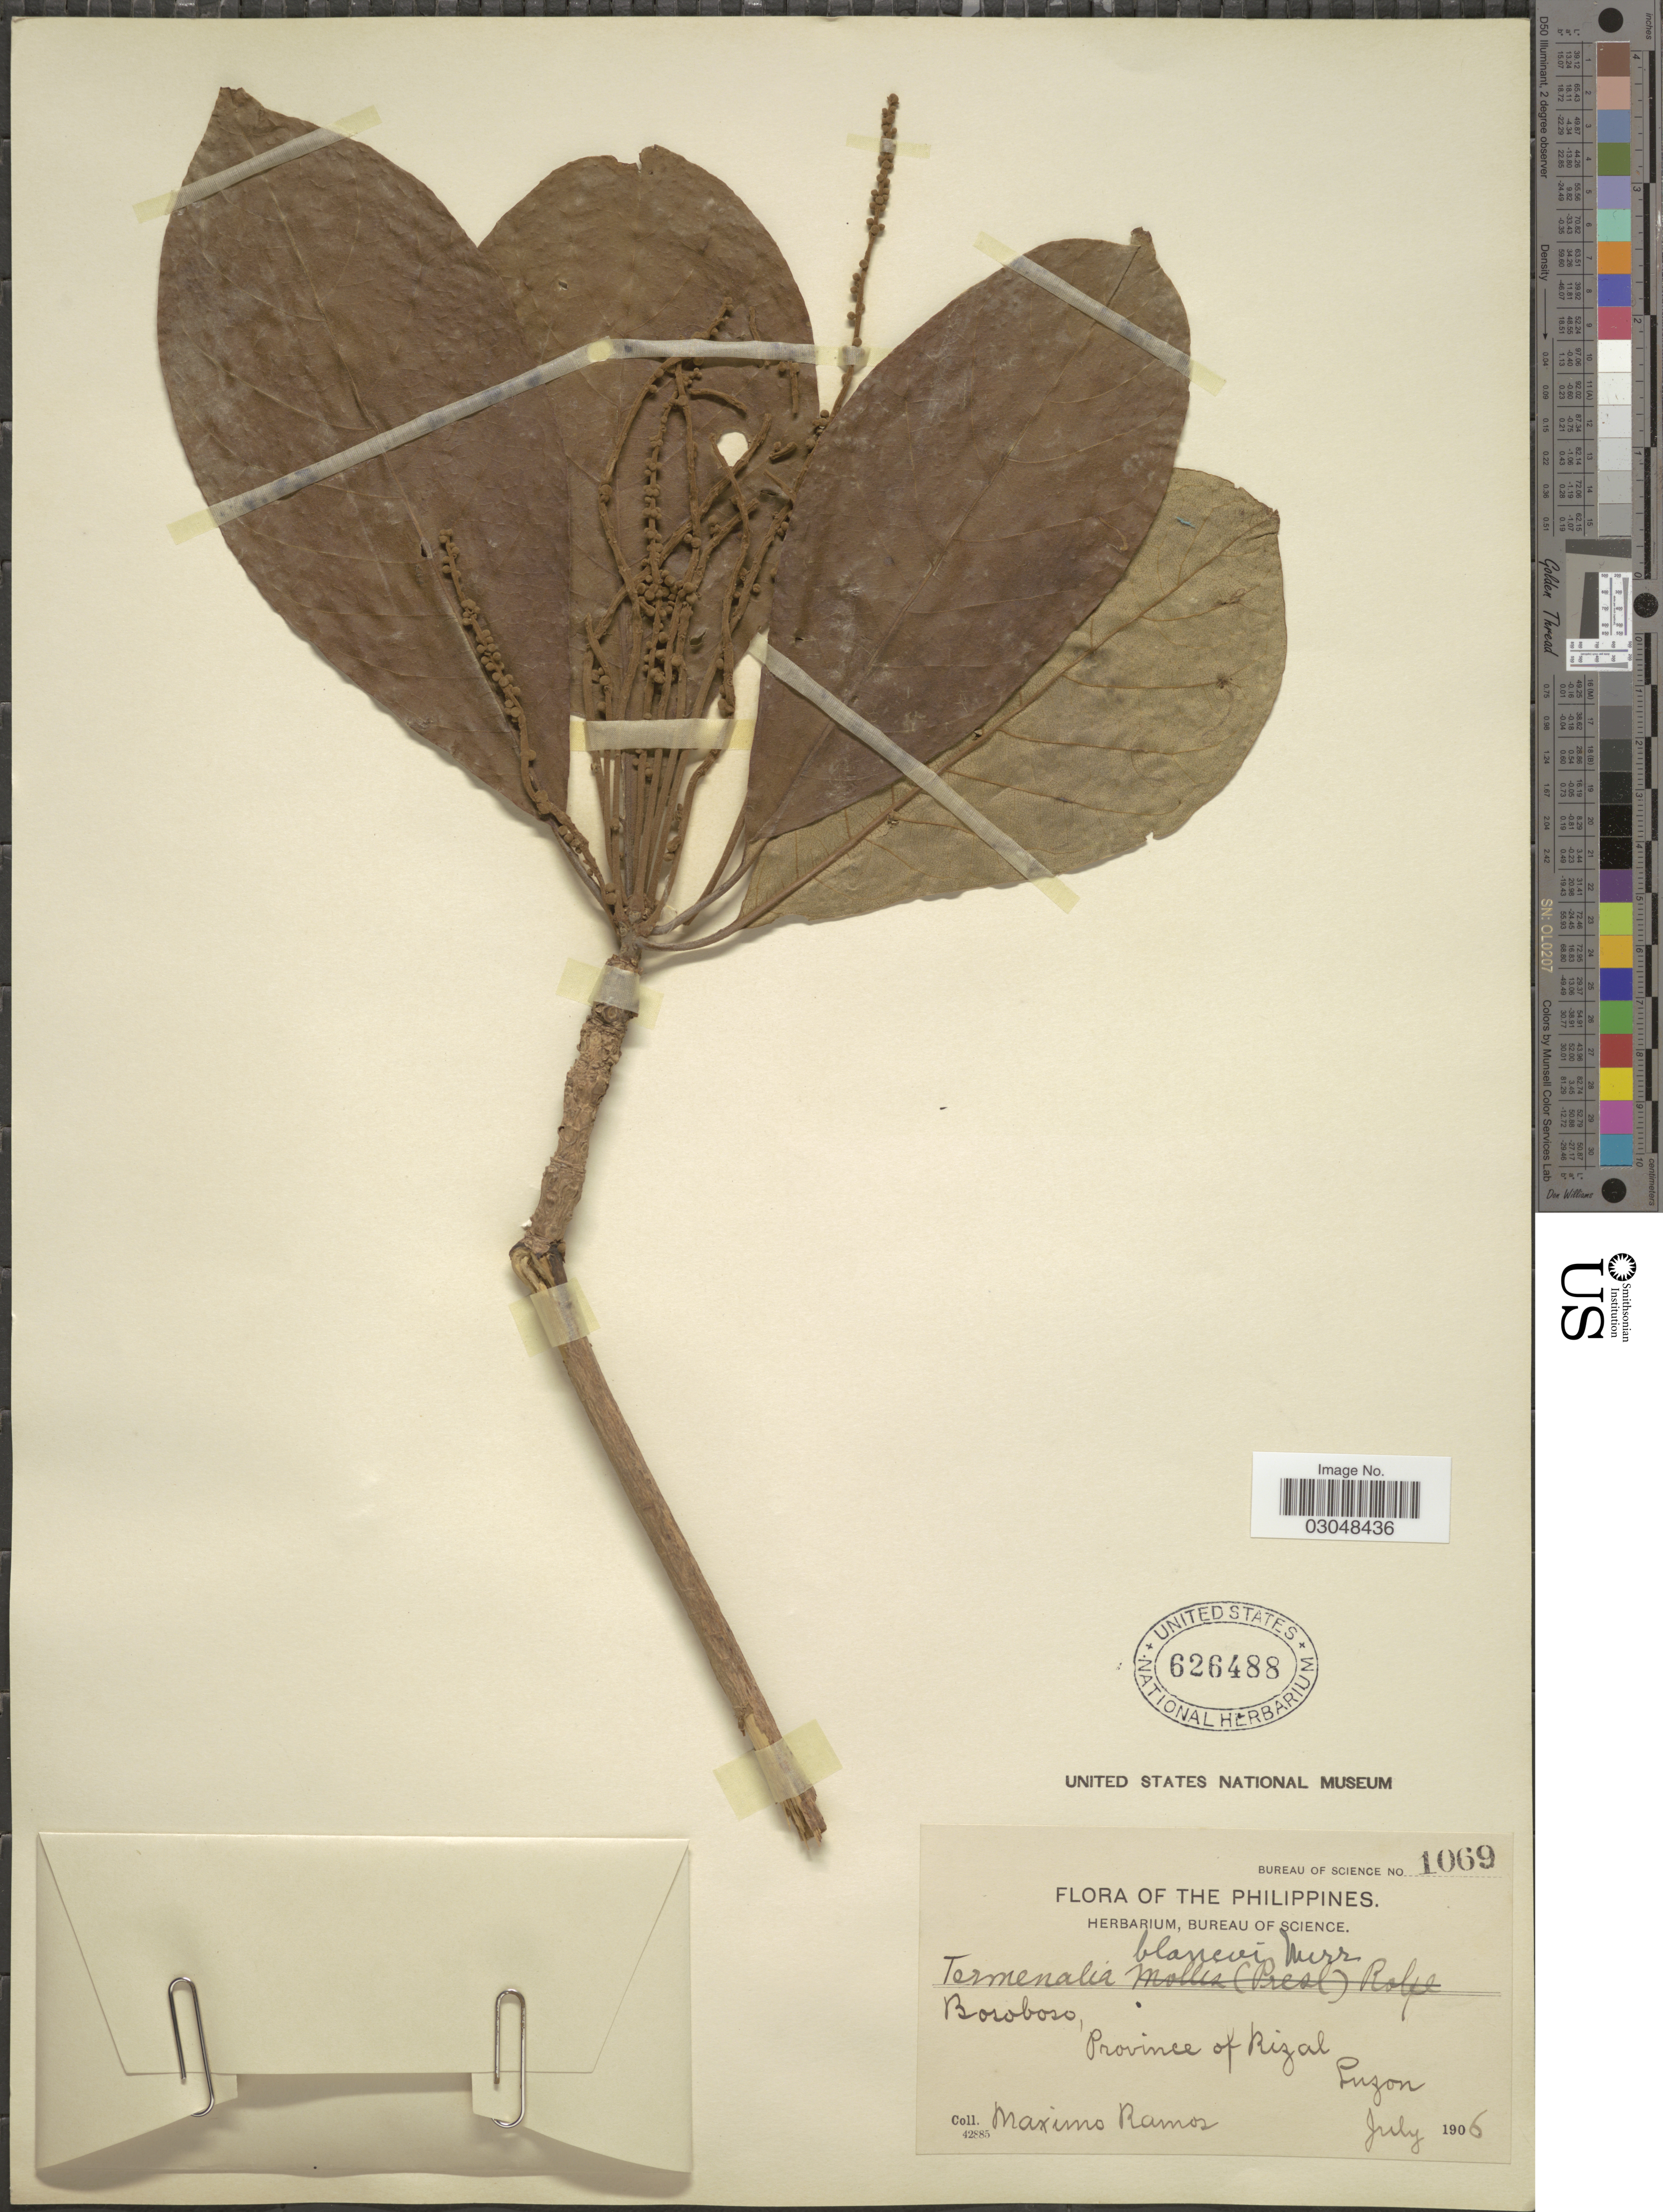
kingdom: Plantae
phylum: Tracheophyta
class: Magnoliopsida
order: Myrtales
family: Combretaceae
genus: Terminalia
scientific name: Terminalia blancoi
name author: Merr.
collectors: M. Ramos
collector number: Bureau of Science 1069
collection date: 1906-07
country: Philippines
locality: Bosoboso, Province of Rizal. Luzon.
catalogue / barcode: US 626488